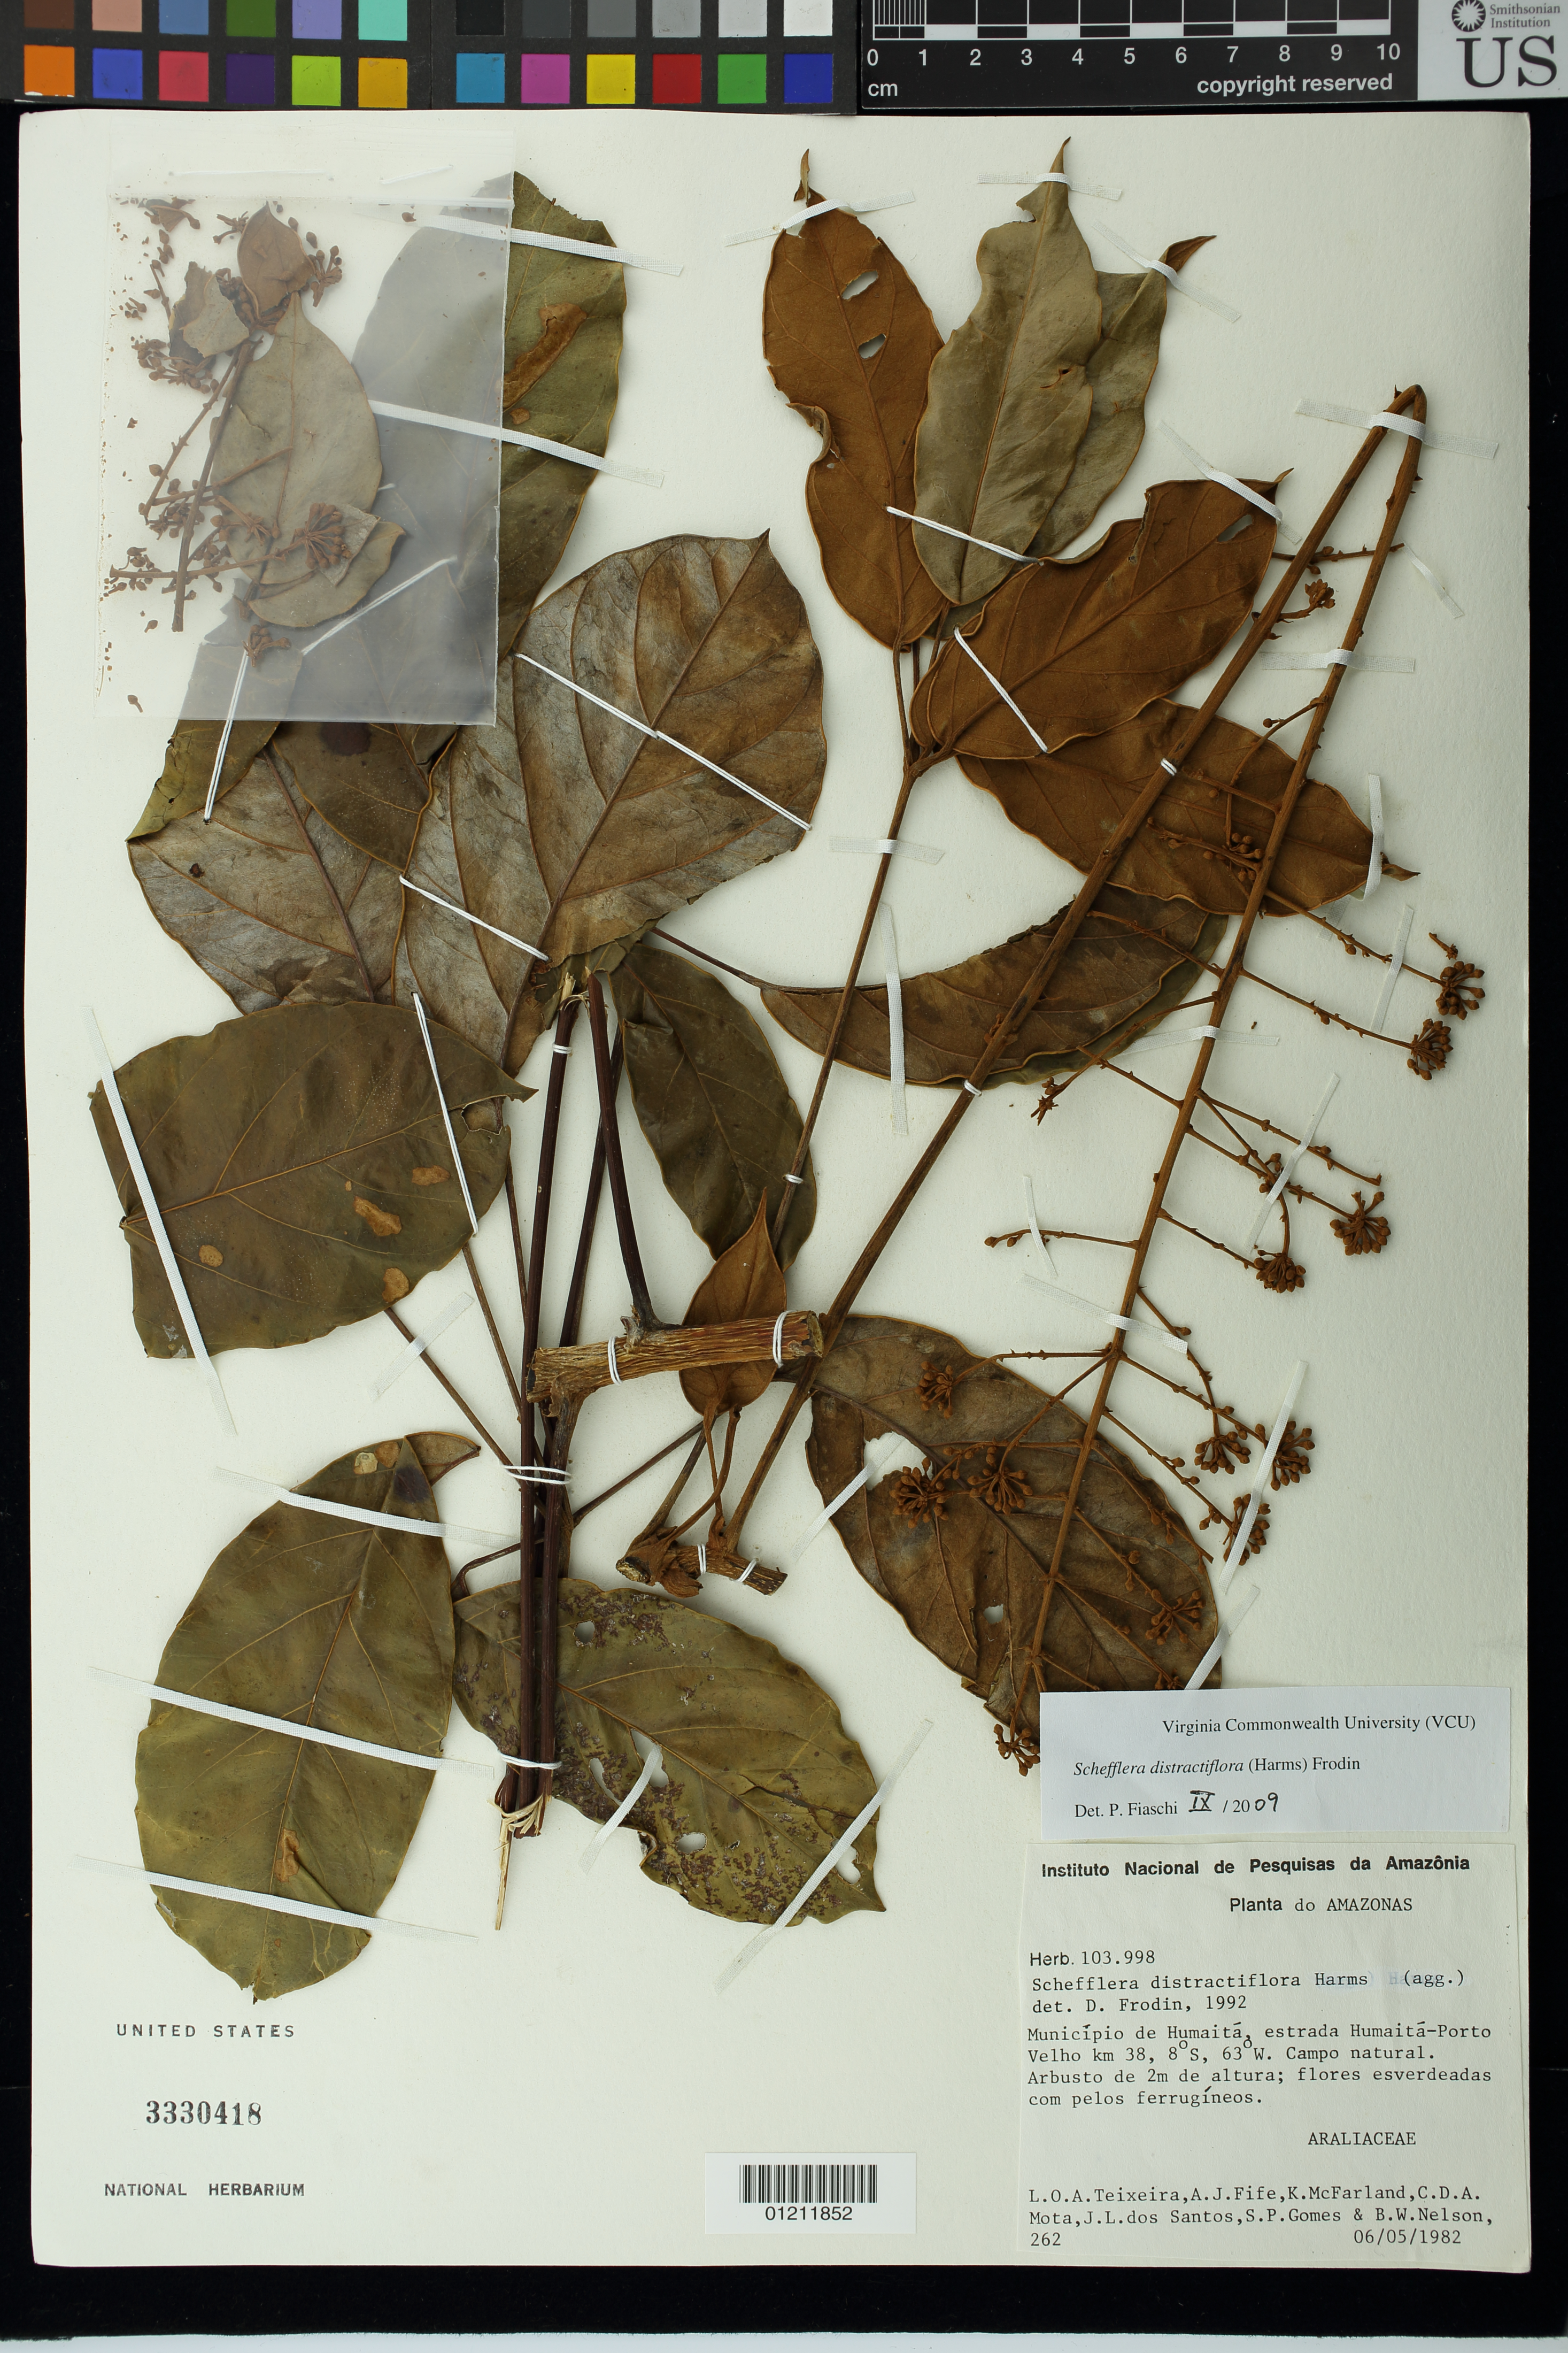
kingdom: Plantae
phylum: Tracheophyta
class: Magnoliopsida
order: Apiales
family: Araliaceae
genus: Schefflera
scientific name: Schefflera distractiflora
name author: (Harms) Frodin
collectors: L. O. A. Teixeira, A. Fife, K. McFarland & C. D. A. Mota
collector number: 262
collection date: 1982-05-06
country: Brazil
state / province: Amazonas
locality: Município de Humaitá, estrada Humaitá-Porto Velho km 38. Campo natural.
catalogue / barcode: US 3330418